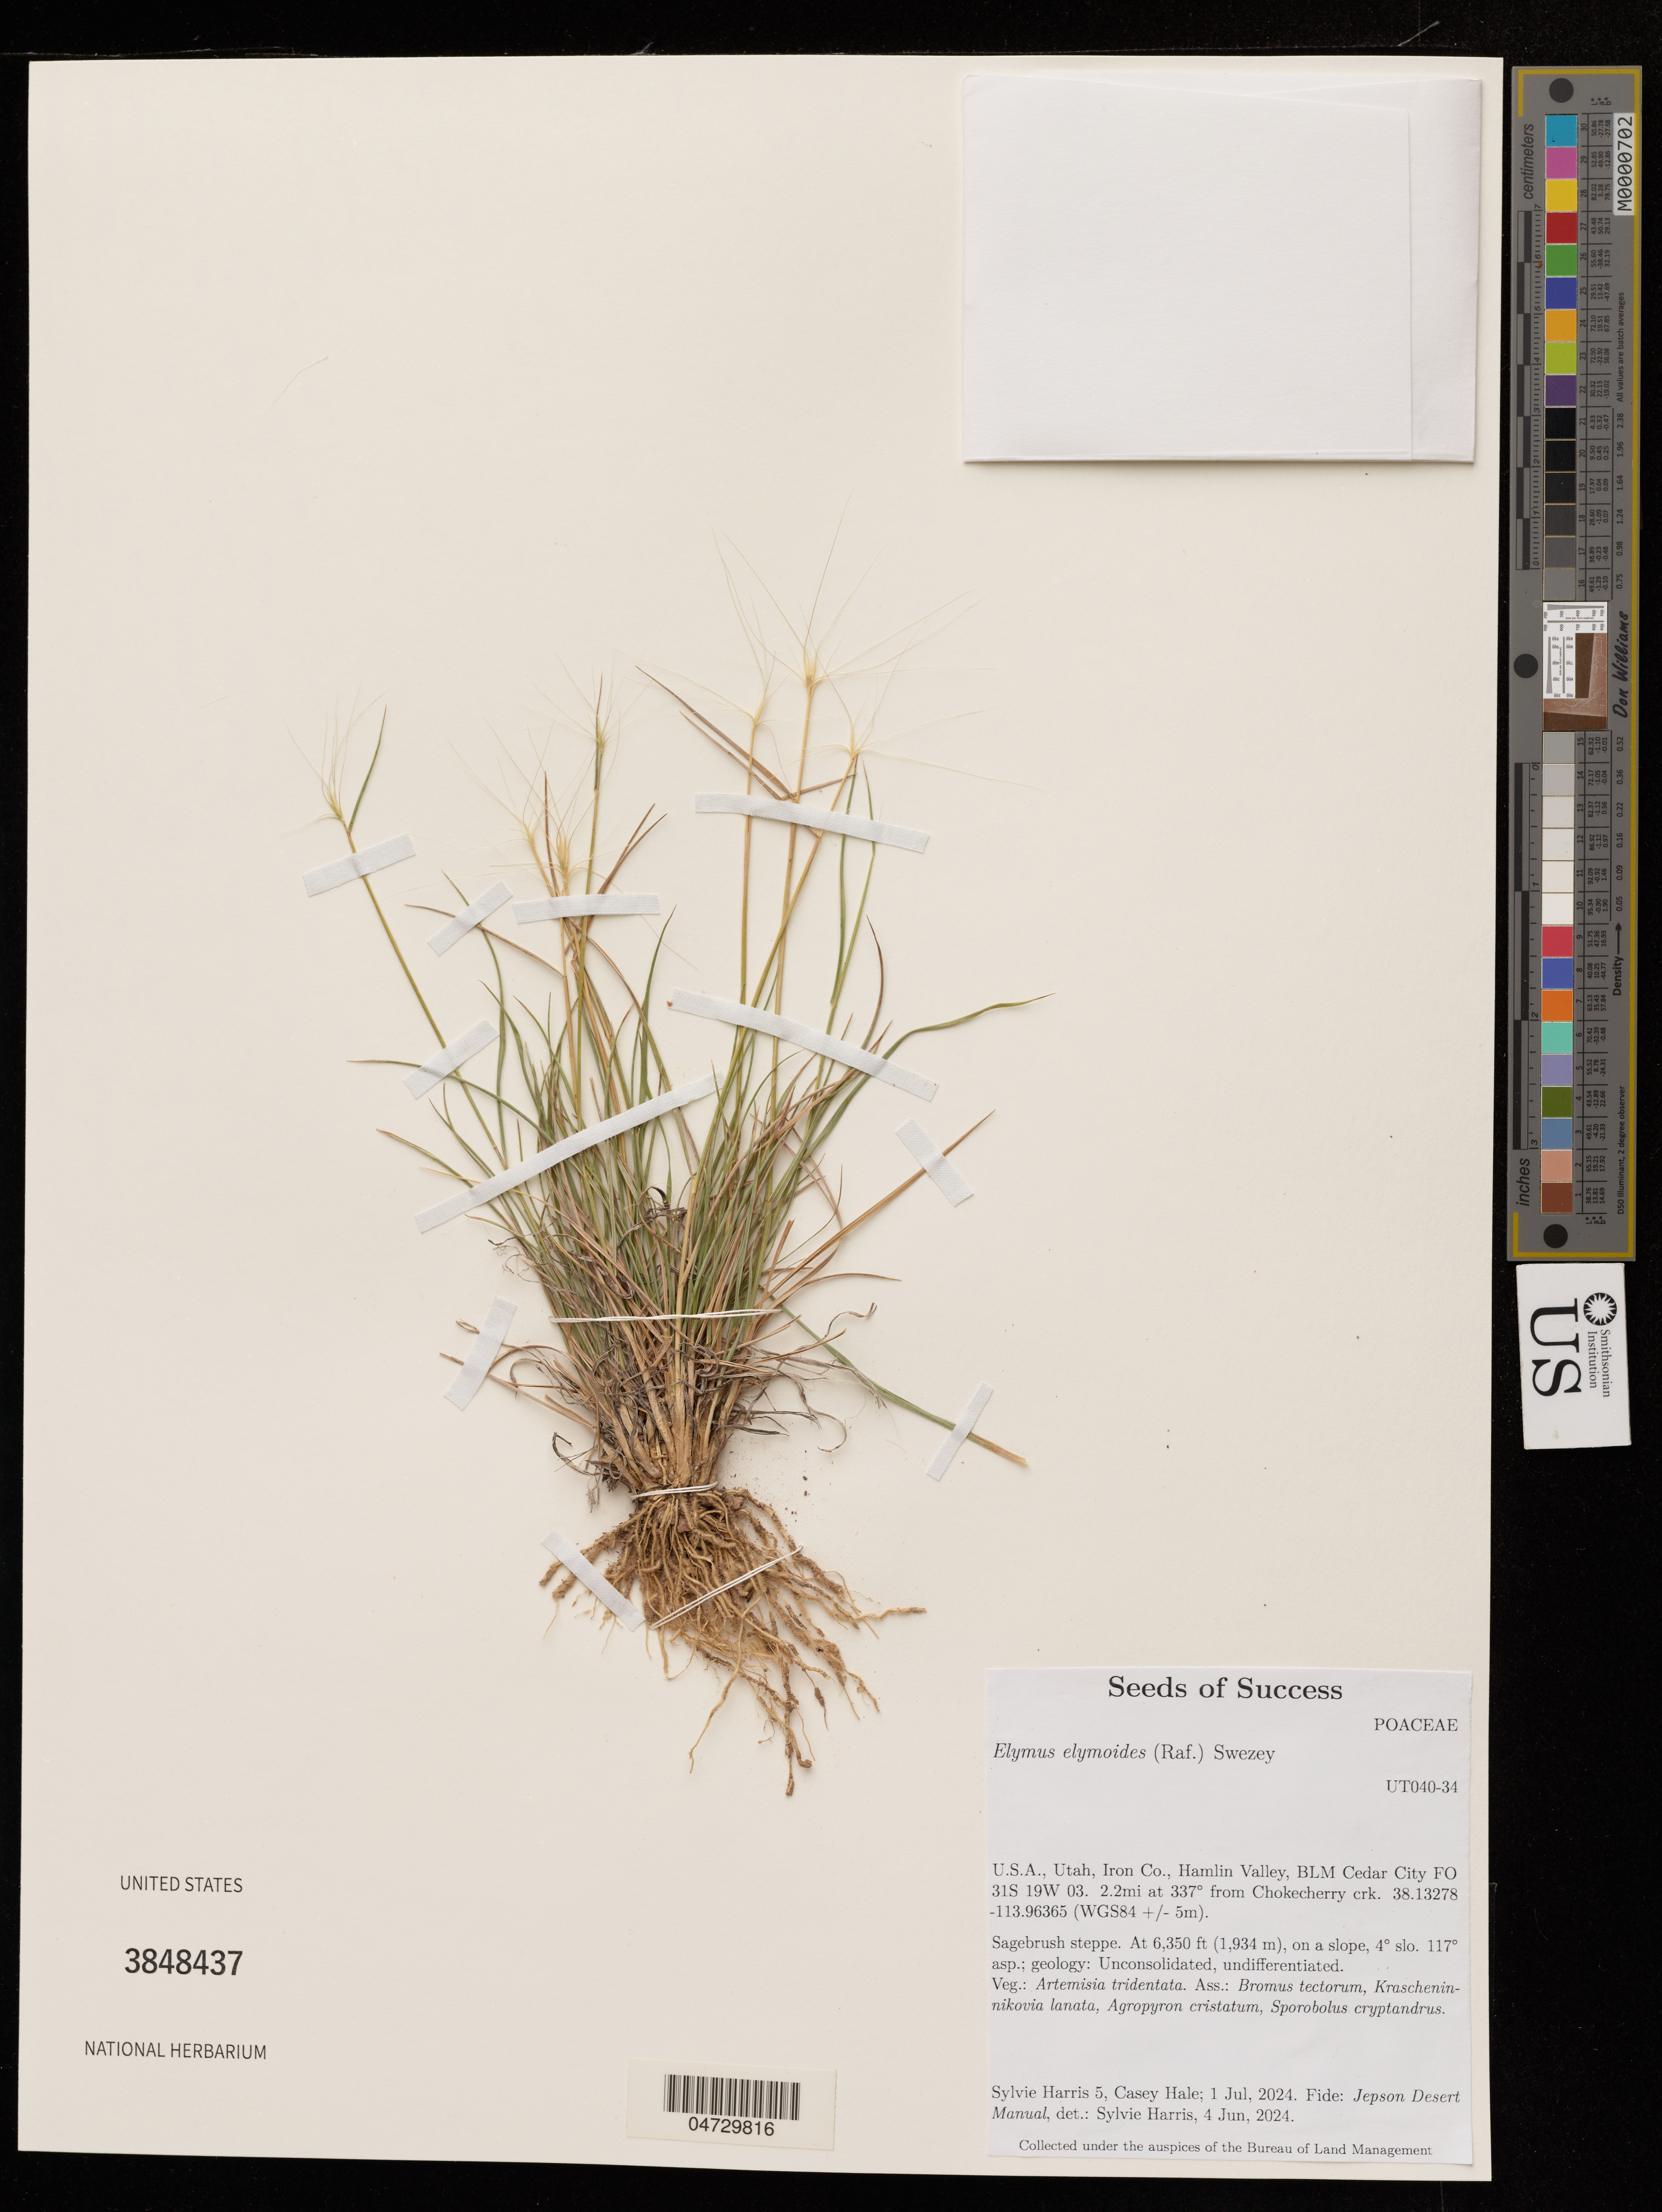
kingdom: Plantae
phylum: Tracheophyta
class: Liliopsida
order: Poales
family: Poaceae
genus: Elymus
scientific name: Elymus elymoides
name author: (Raf.) Swezey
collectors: S. Harris & C. Hale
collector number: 5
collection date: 2024-07-01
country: United States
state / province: Utah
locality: Iron Co., Hamlin Valley, BLM Cedar City FO 31S 19W 03. 2.2mi at 337° from Chokecherry crk. (WGS84 +/- 5m).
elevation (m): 1934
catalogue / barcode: US 3848437